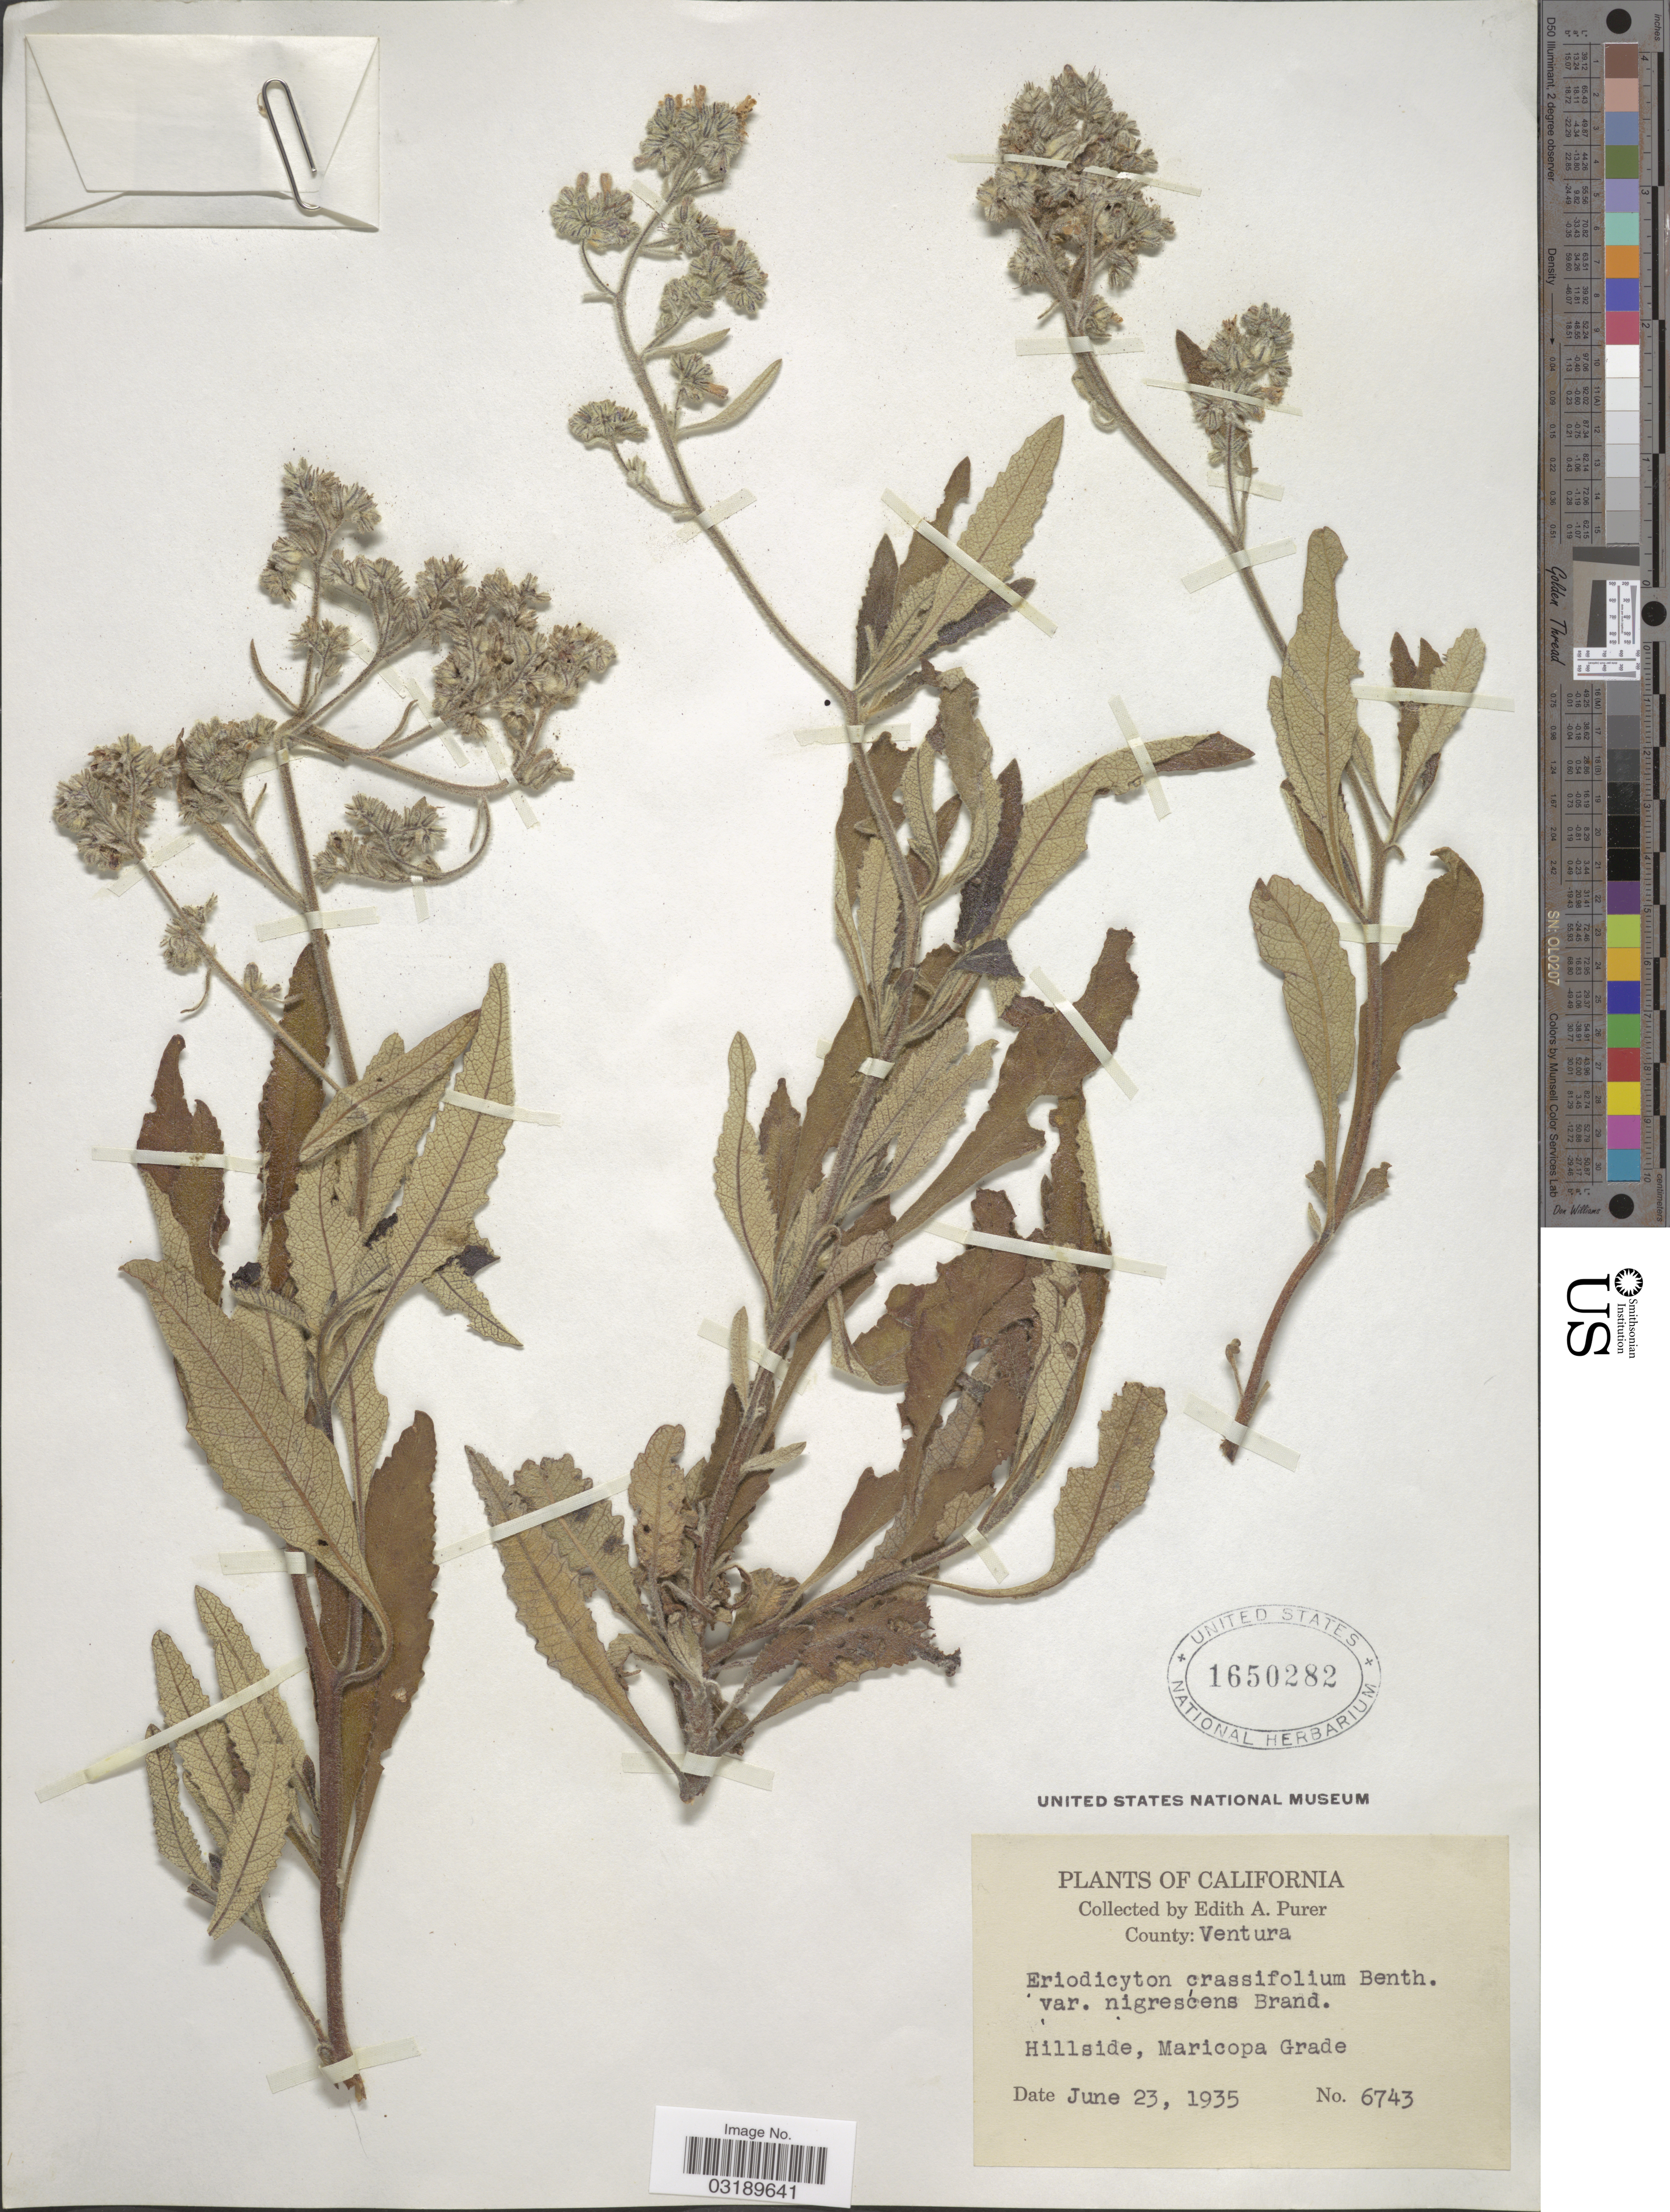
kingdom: Plantae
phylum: Tracheophyta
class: Magnoliopsida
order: Boraginales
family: Namaceae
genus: Eriodictyon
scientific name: Eriodictyon crassifolium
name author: Benth.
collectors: E. Purer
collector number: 6743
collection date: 1935-06-23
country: United States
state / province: California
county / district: Ventura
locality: County: Ventura. Hillside, Maricopa Grade.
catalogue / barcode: US 1650282